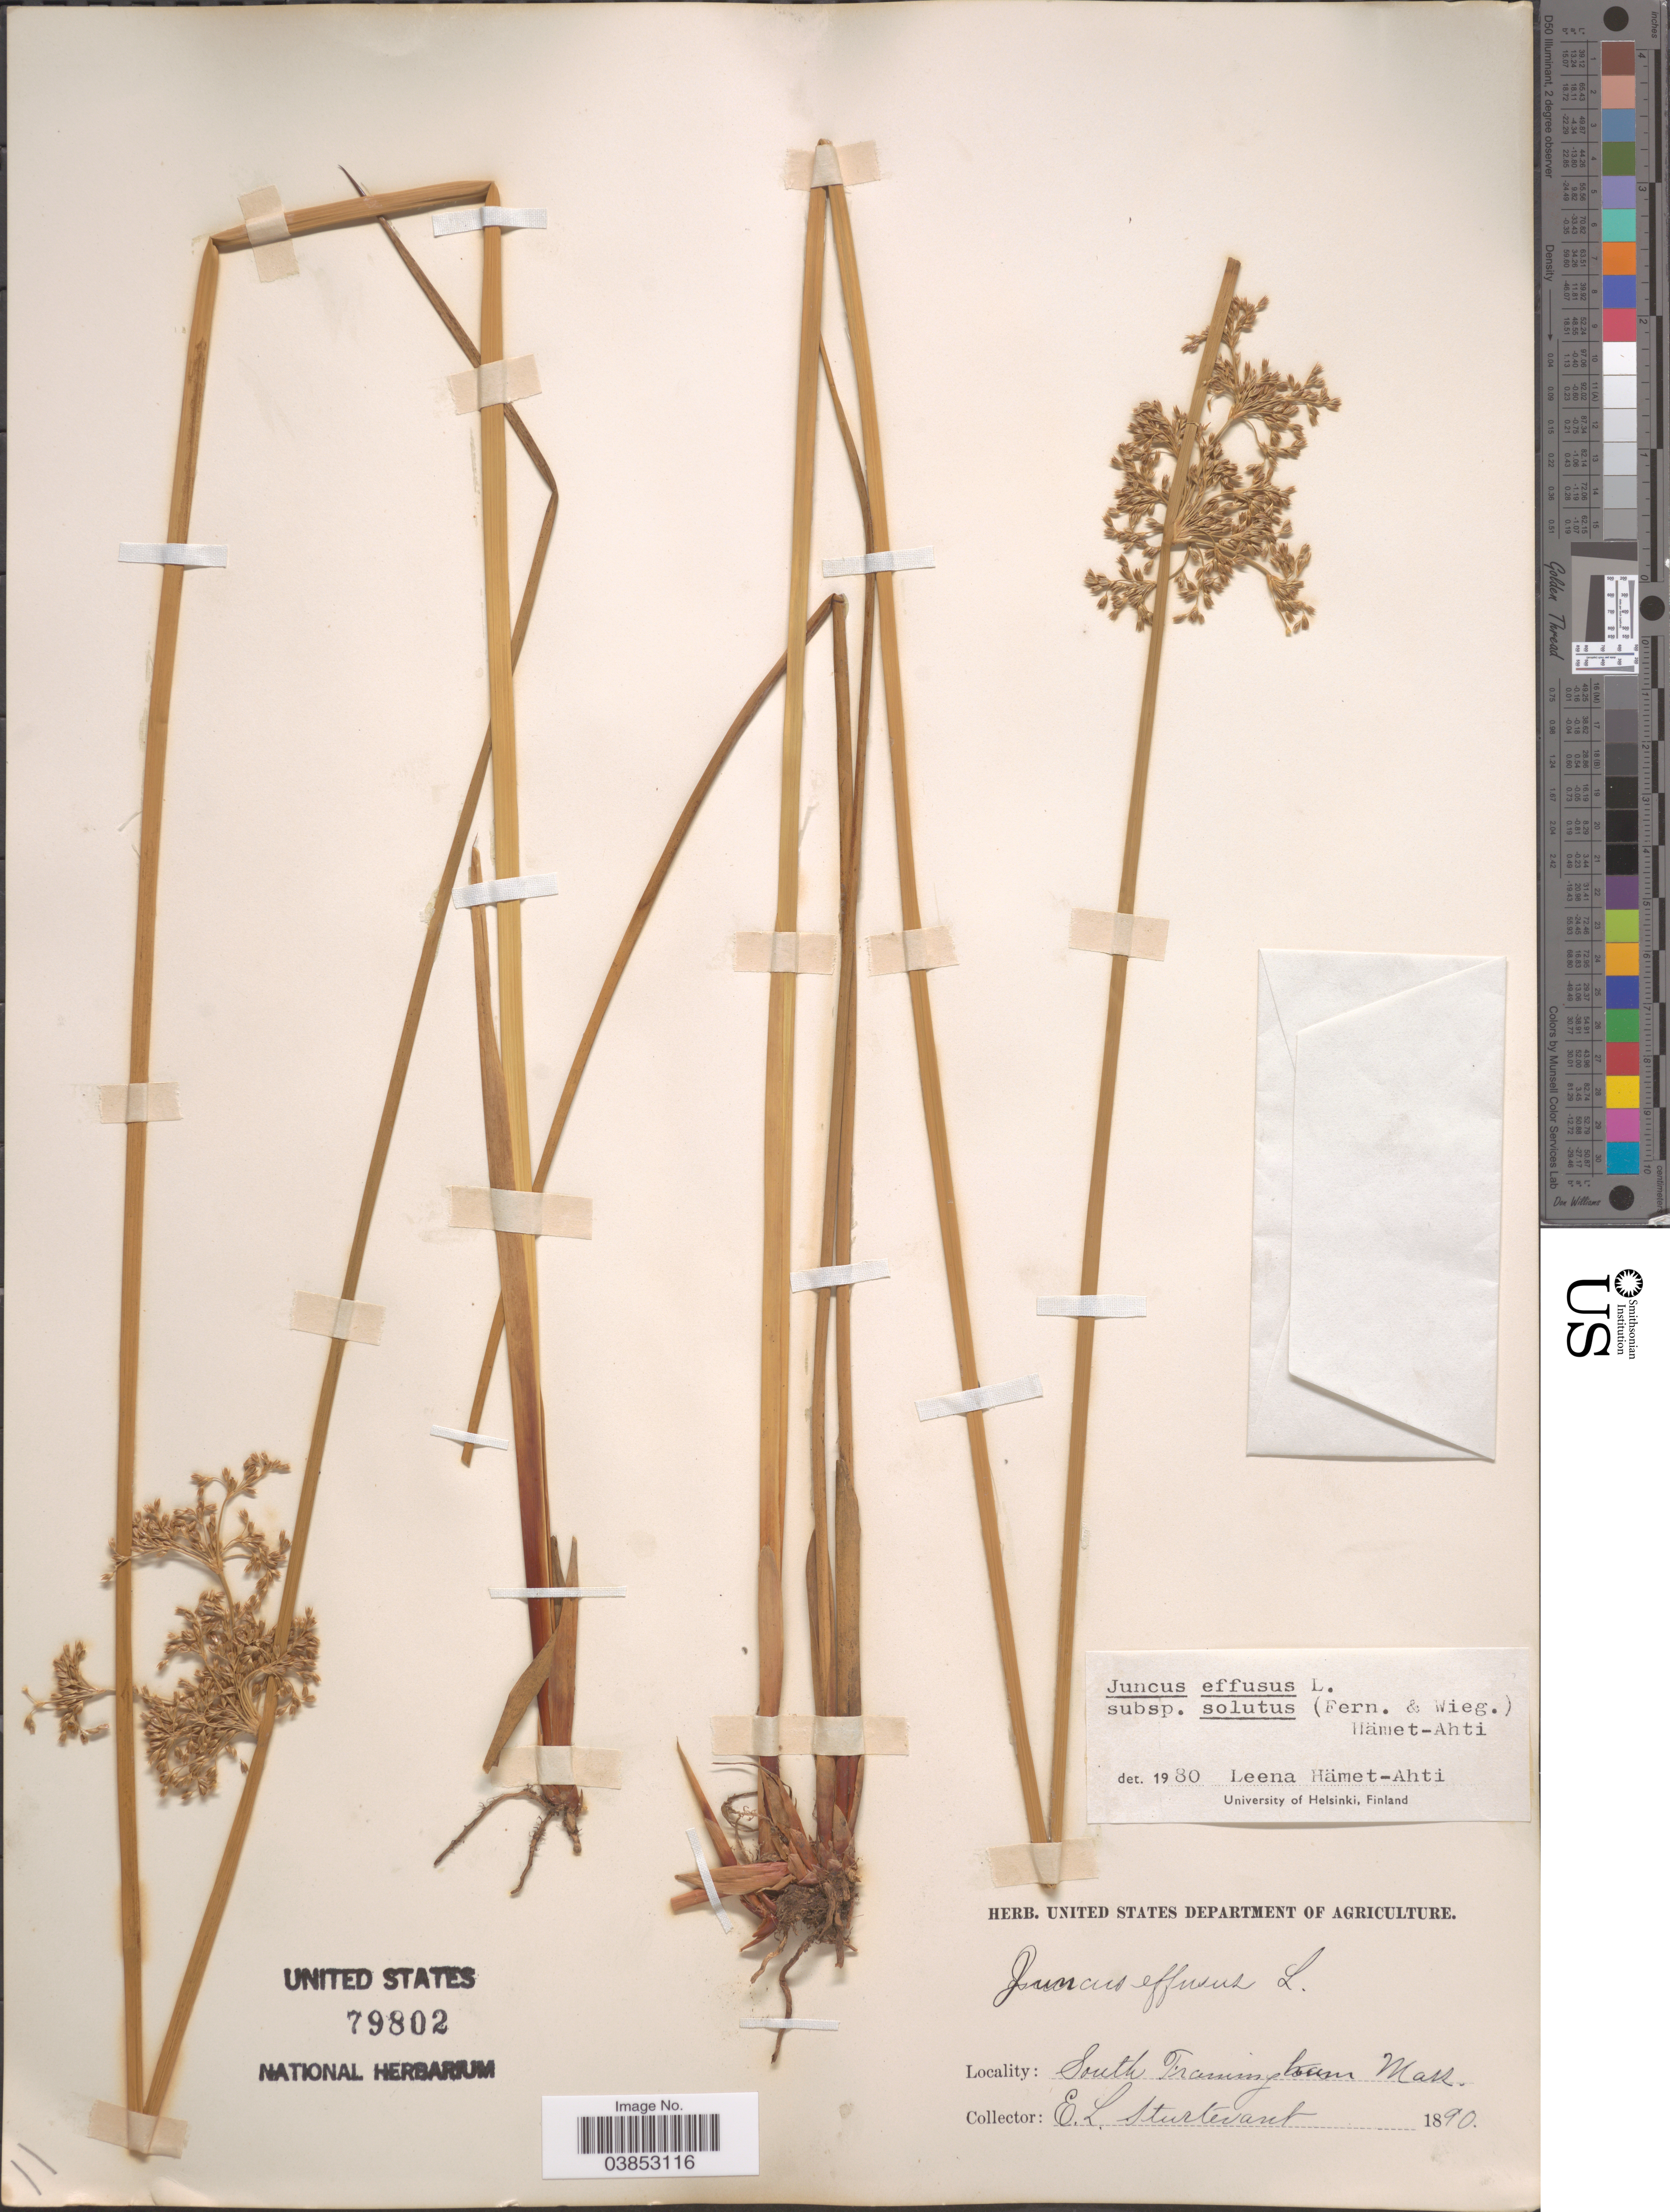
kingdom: Plantae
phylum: Tracheophyta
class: Liliopsida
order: Poales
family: Juncaceae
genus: Juncus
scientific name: Juncus effusus var. solutus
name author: Fernald & Wiegand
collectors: E. Sturtevant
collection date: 1890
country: United States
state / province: Massachusetts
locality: South Framingham.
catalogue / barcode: US 79802